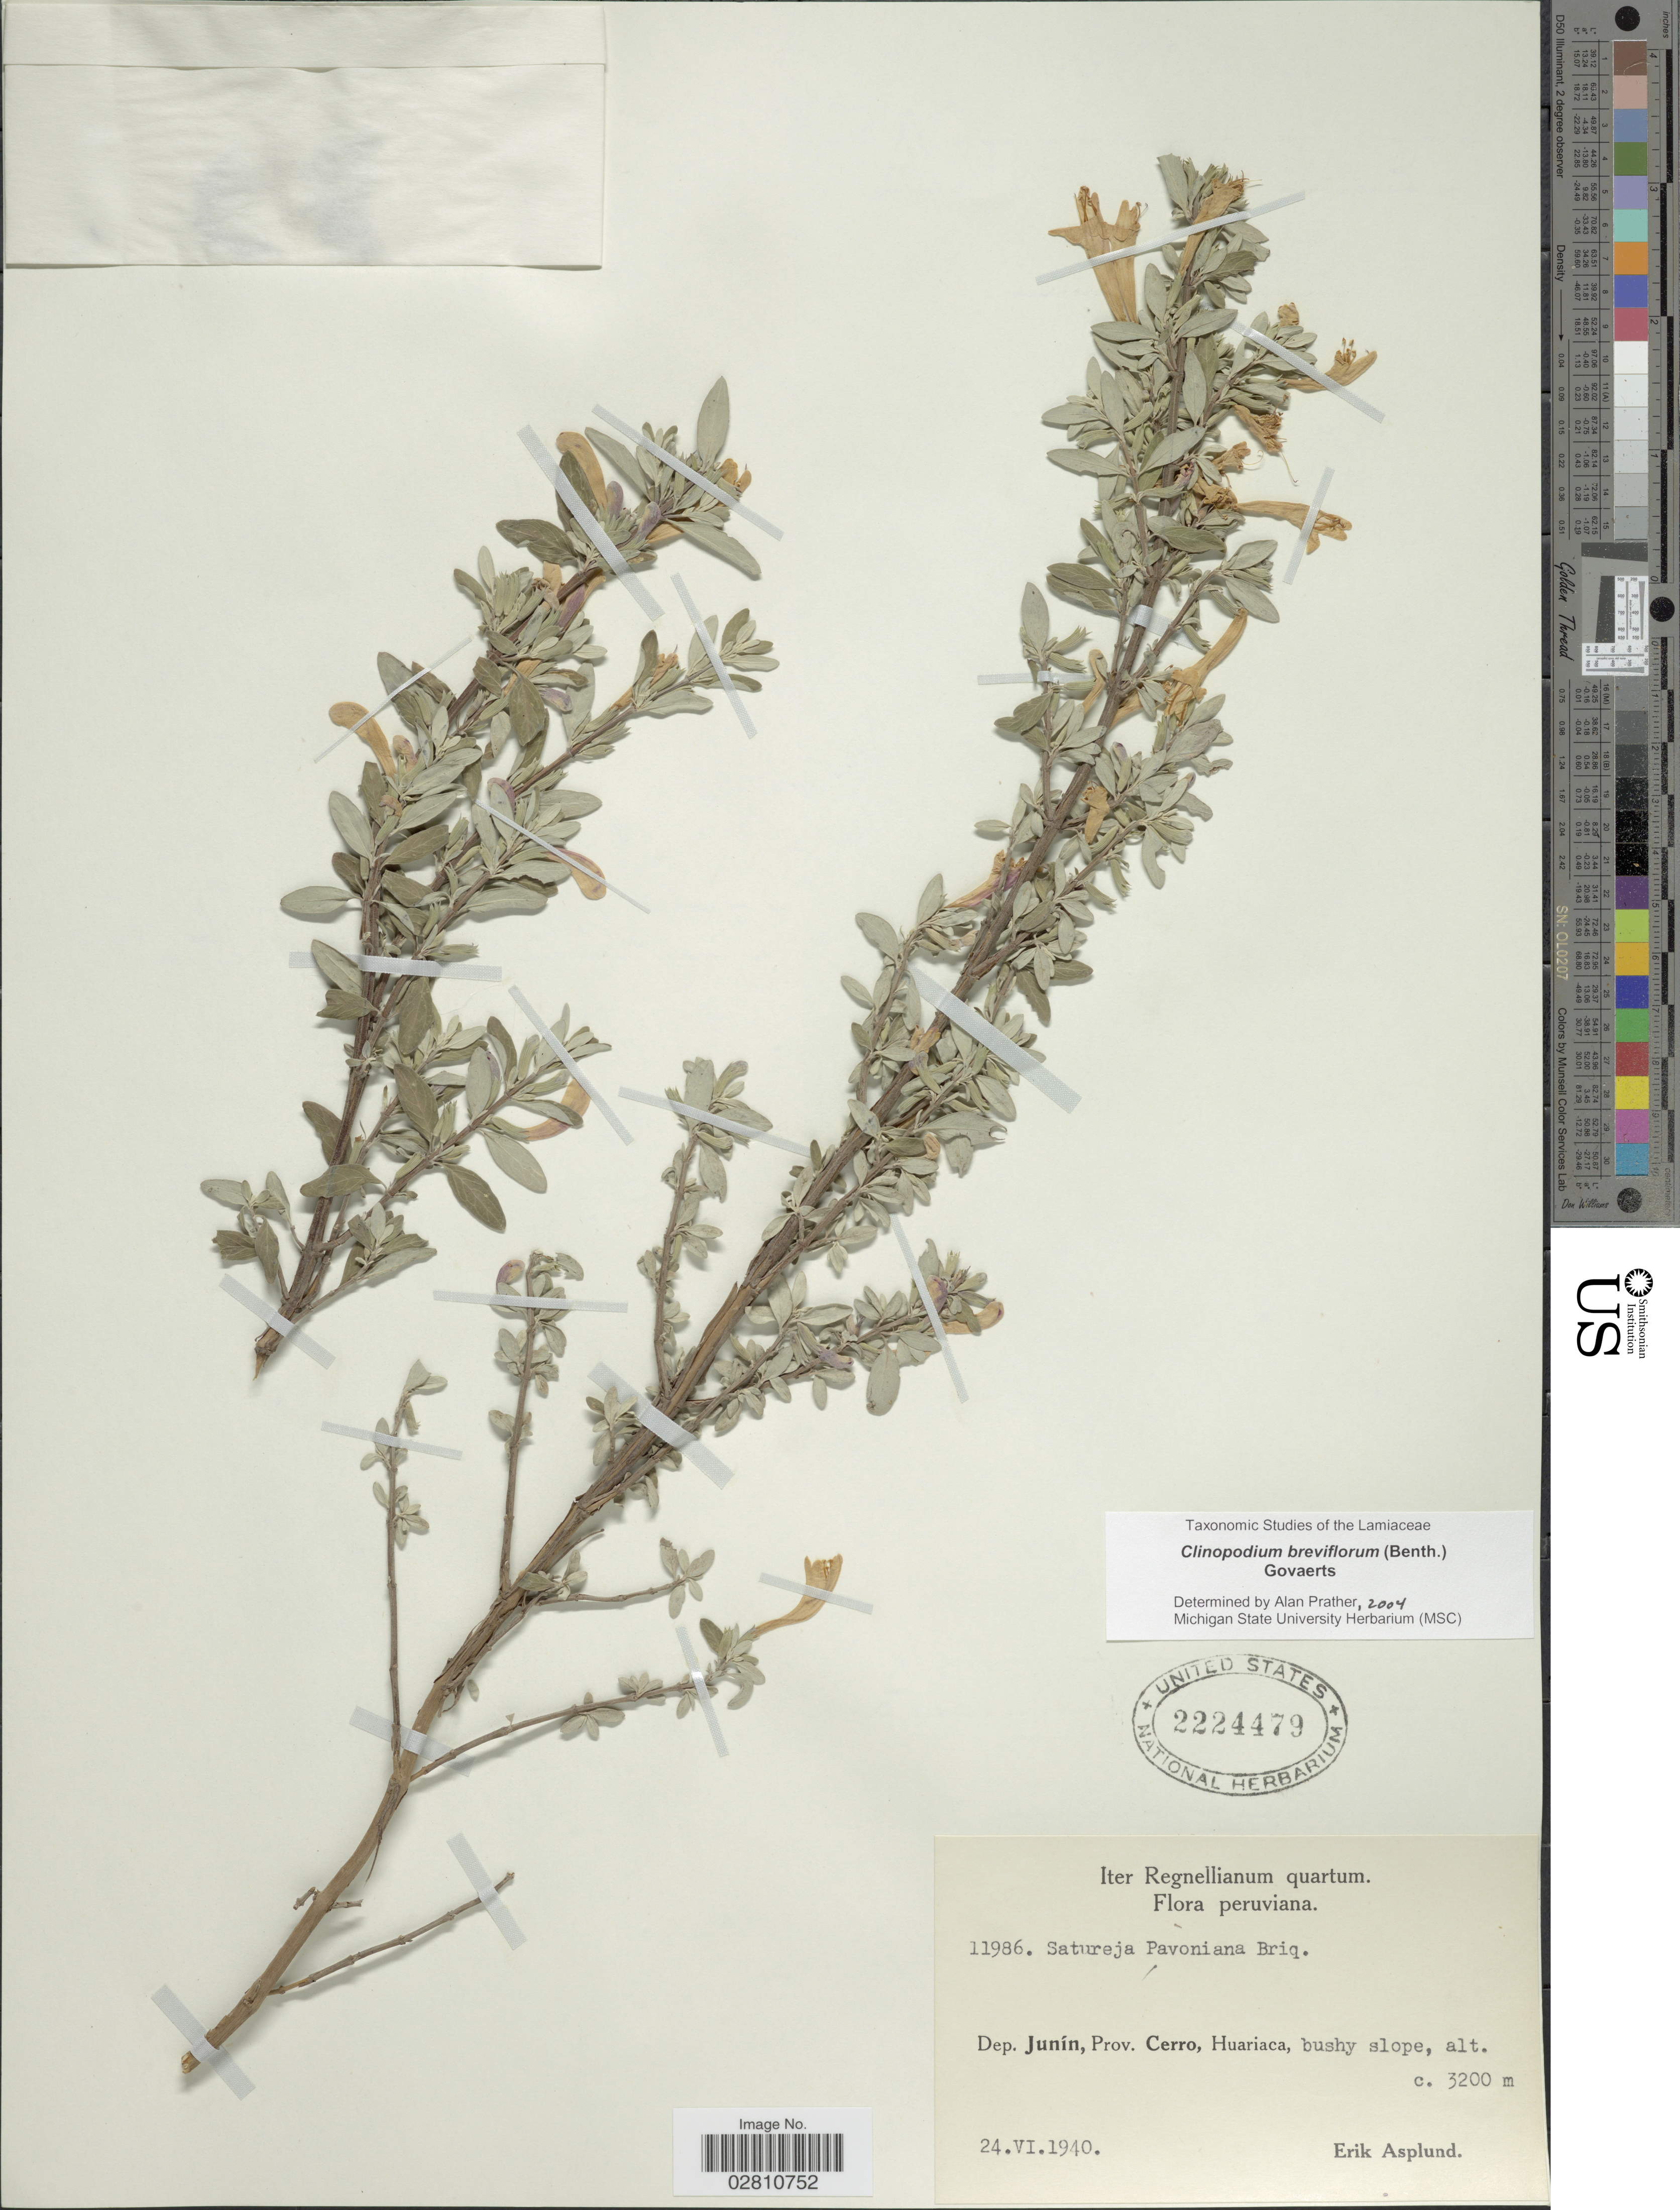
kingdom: Plantae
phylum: Tracheophyta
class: Magnoliopsida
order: Lamiales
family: Lamiaceae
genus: Clinopodium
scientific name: Clinopodium breviflorum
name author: (Benth.) Govaerts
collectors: E. Asplund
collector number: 11986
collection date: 1940-06-24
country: Peru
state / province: Junín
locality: Dep. Junín, Prov. Cerro, Huariaca, bushy slope.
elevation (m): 3200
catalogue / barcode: US 2224479